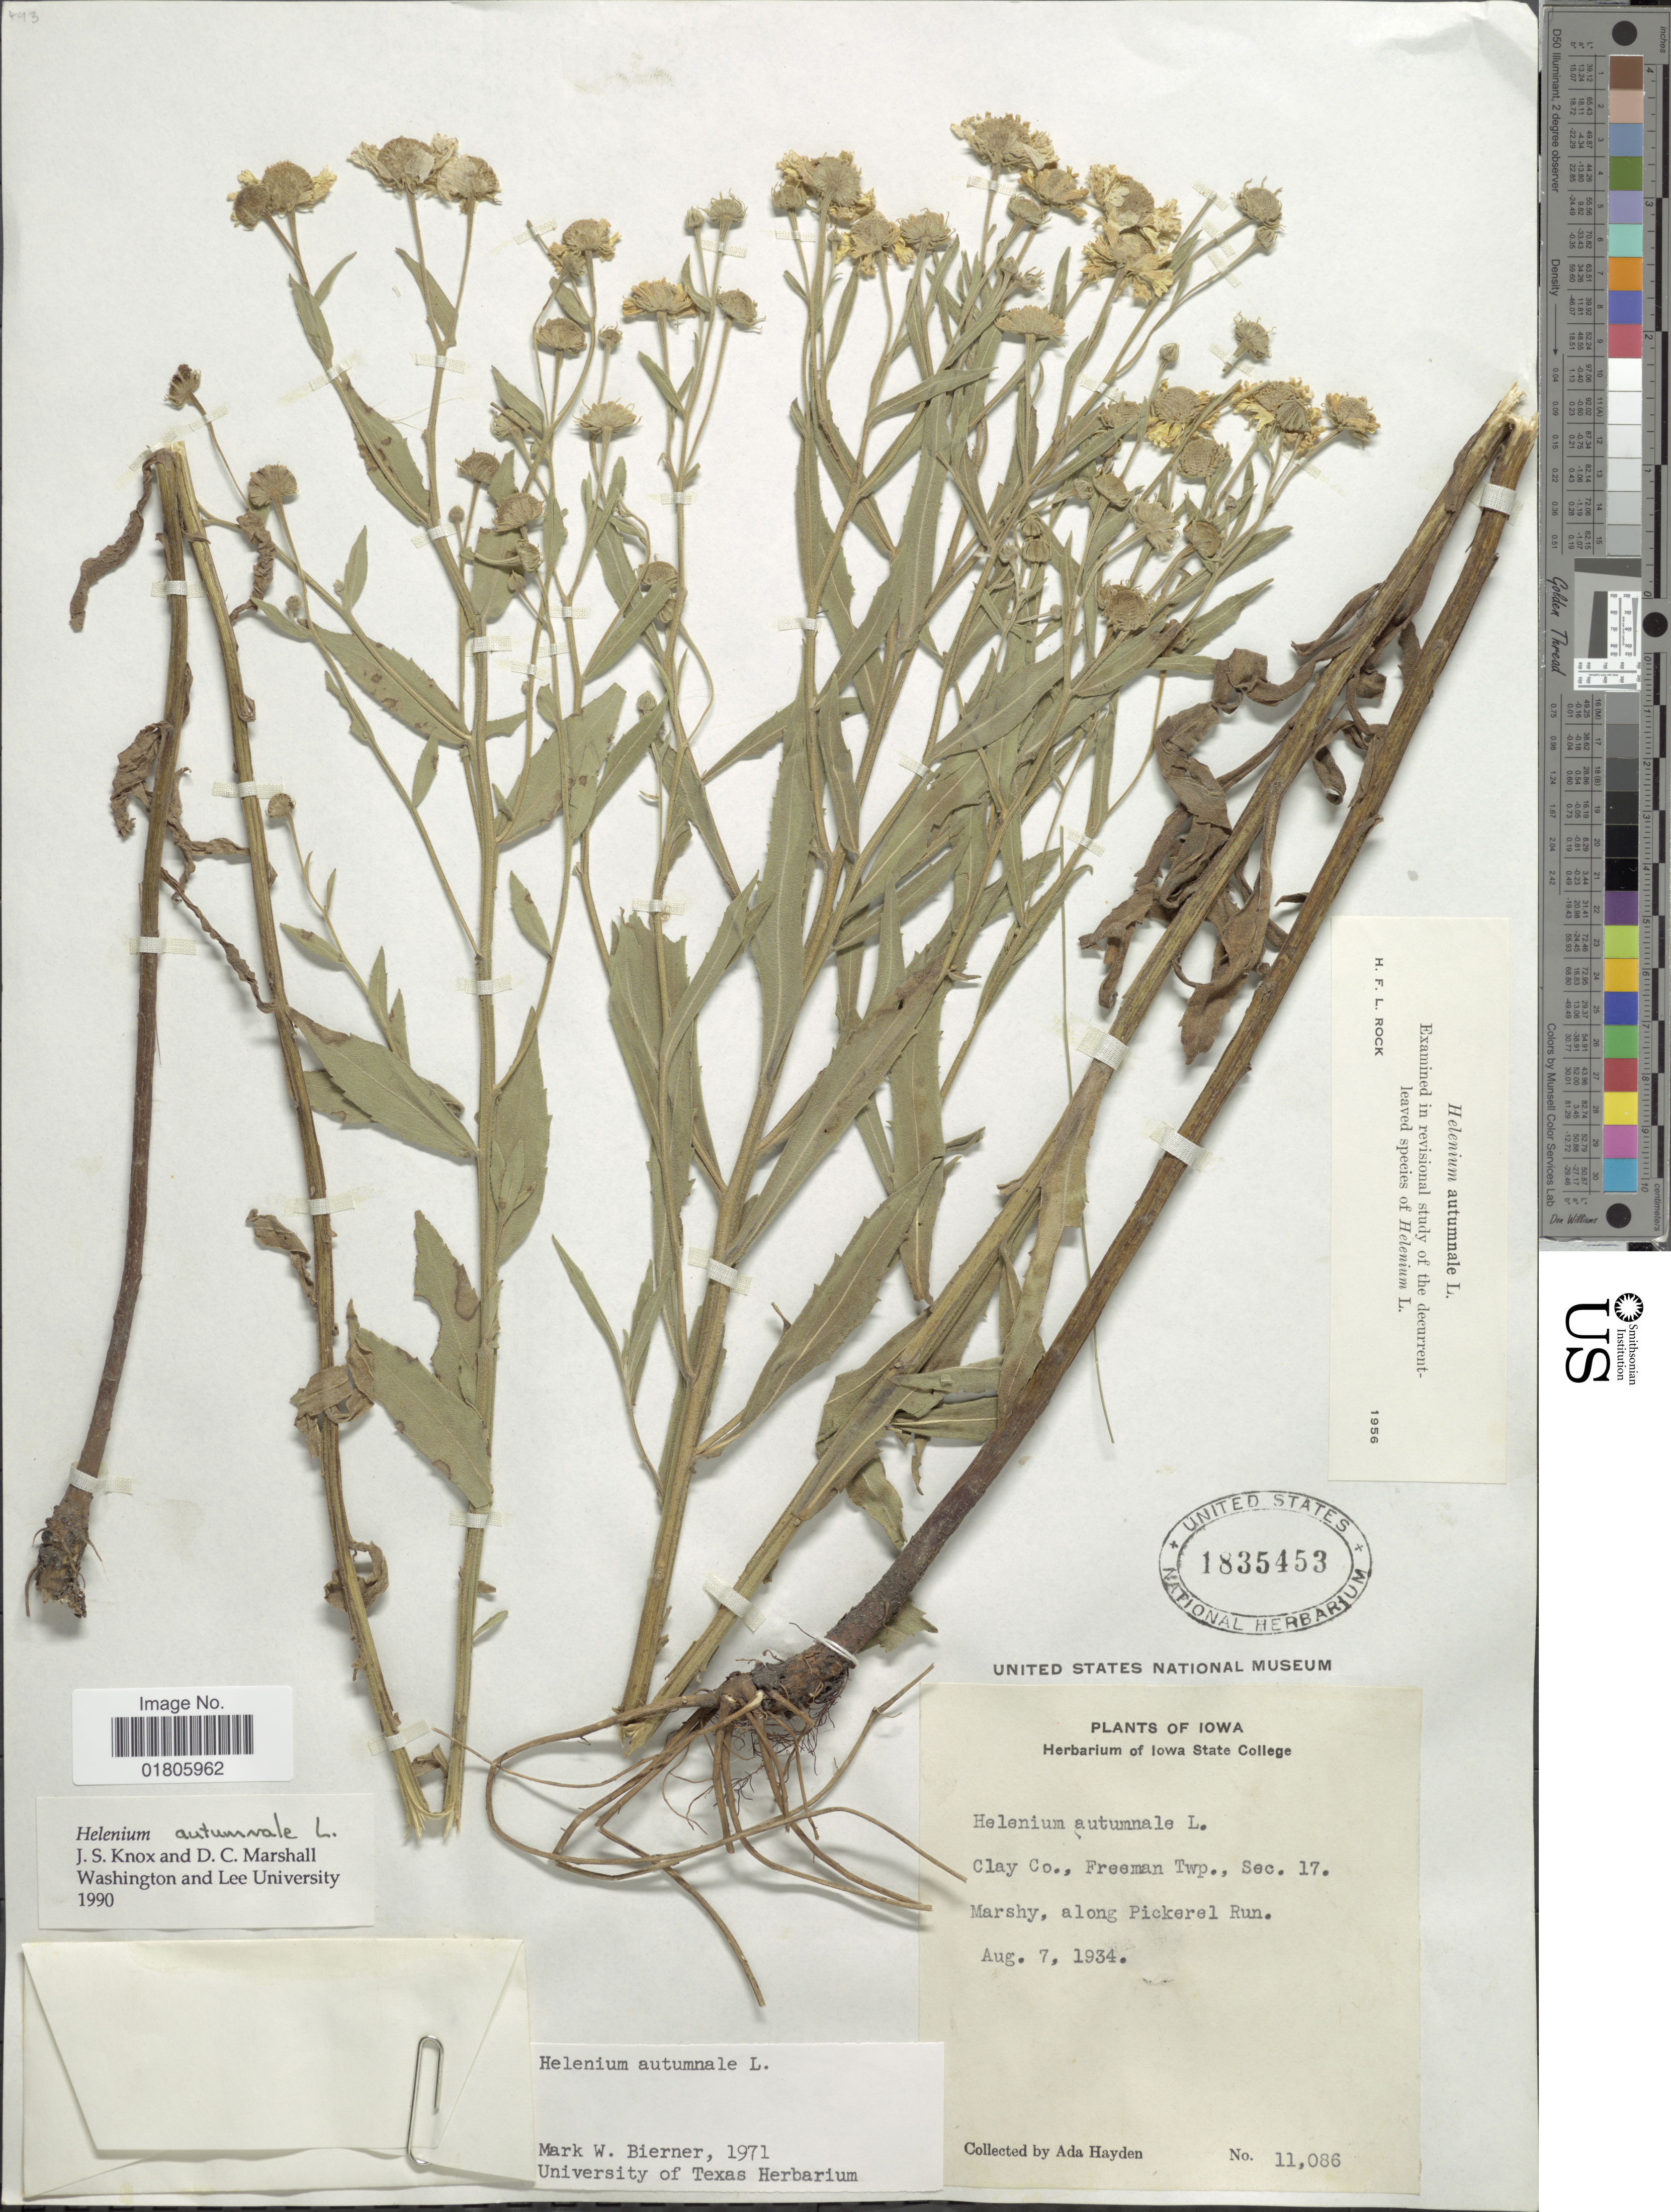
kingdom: Plantae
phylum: Tracheophyta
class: Magnoliopsida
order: Asterales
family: Asteraceae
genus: Helenium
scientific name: Helenium autumnale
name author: L.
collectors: Ada Hayden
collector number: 11086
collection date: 1934-08-07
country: United States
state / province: Iowa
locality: Clay Co., Freeman Twp., Sec. 17, along Pickerel Run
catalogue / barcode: US 1835453